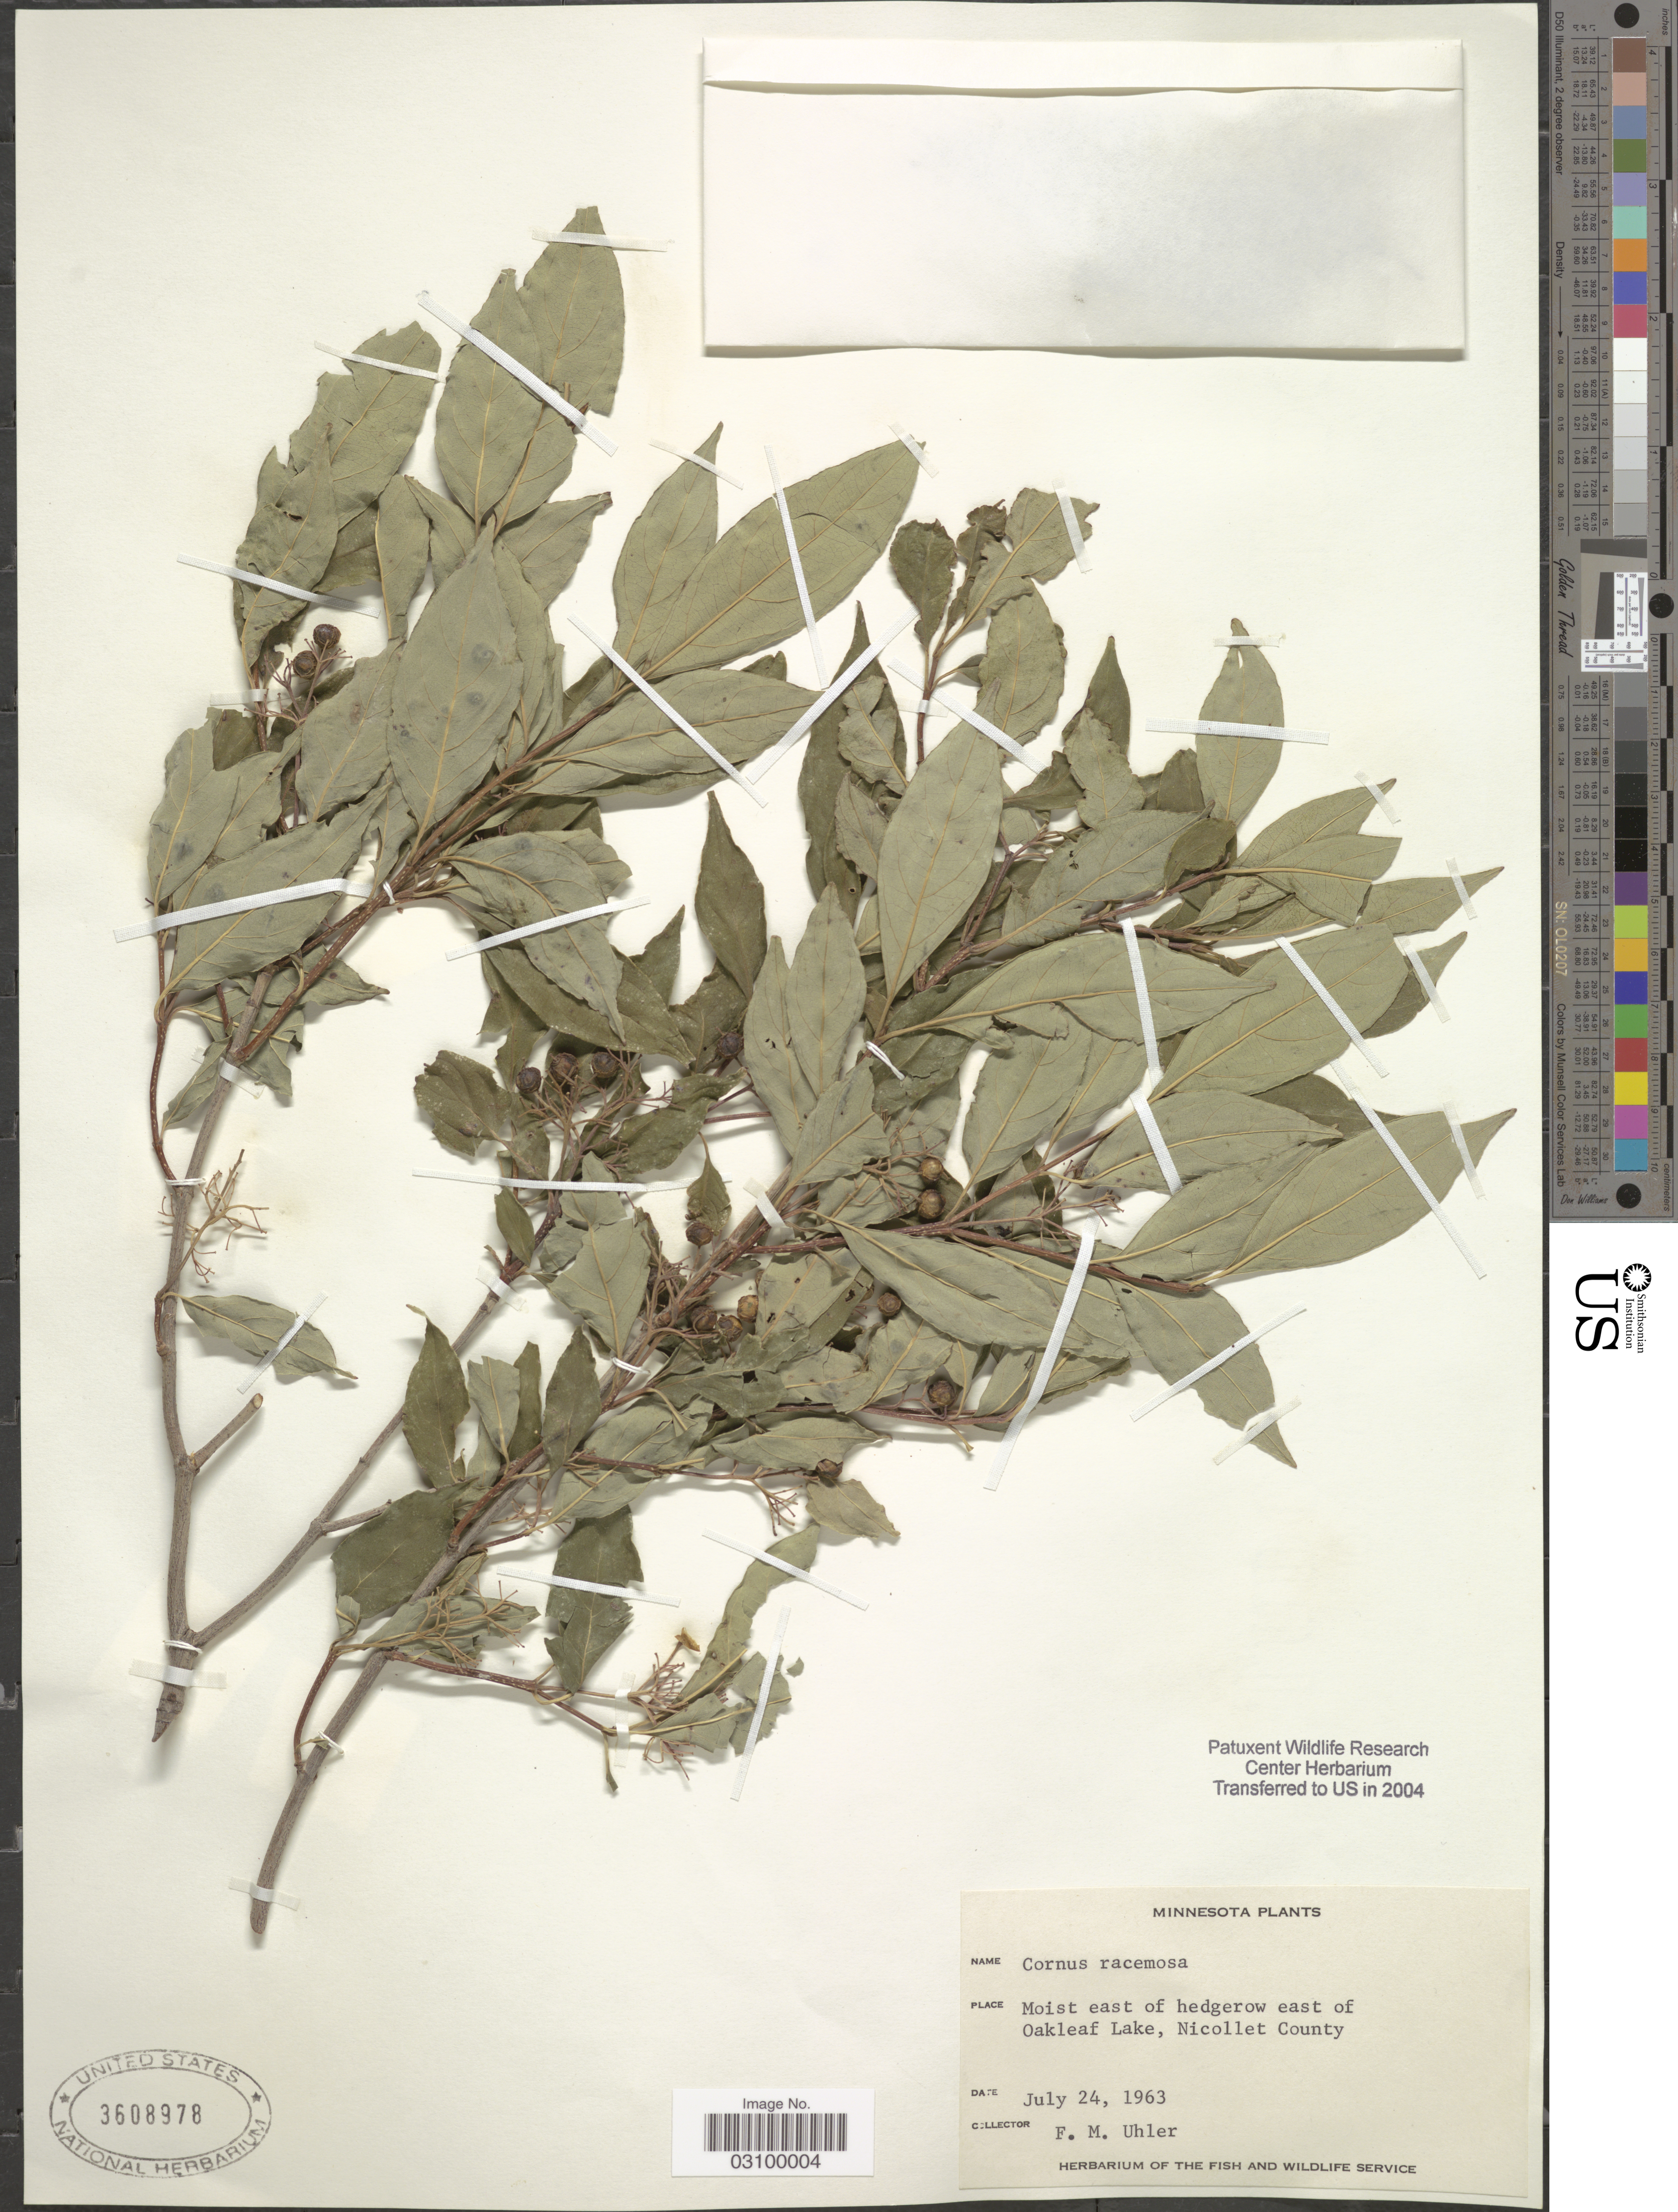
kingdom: Plantae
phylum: Tracheophyta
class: Magnoliopsida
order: Cornales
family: Cornaceae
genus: Cornus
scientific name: Cornus racemosa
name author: Lam.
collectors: F. M. Uhler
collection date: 1963-07-24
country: United States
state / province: Minnesota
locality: Moist east of hedgerow east of Oakleaf Lake, Nicollet County.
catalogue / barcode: US 3608978